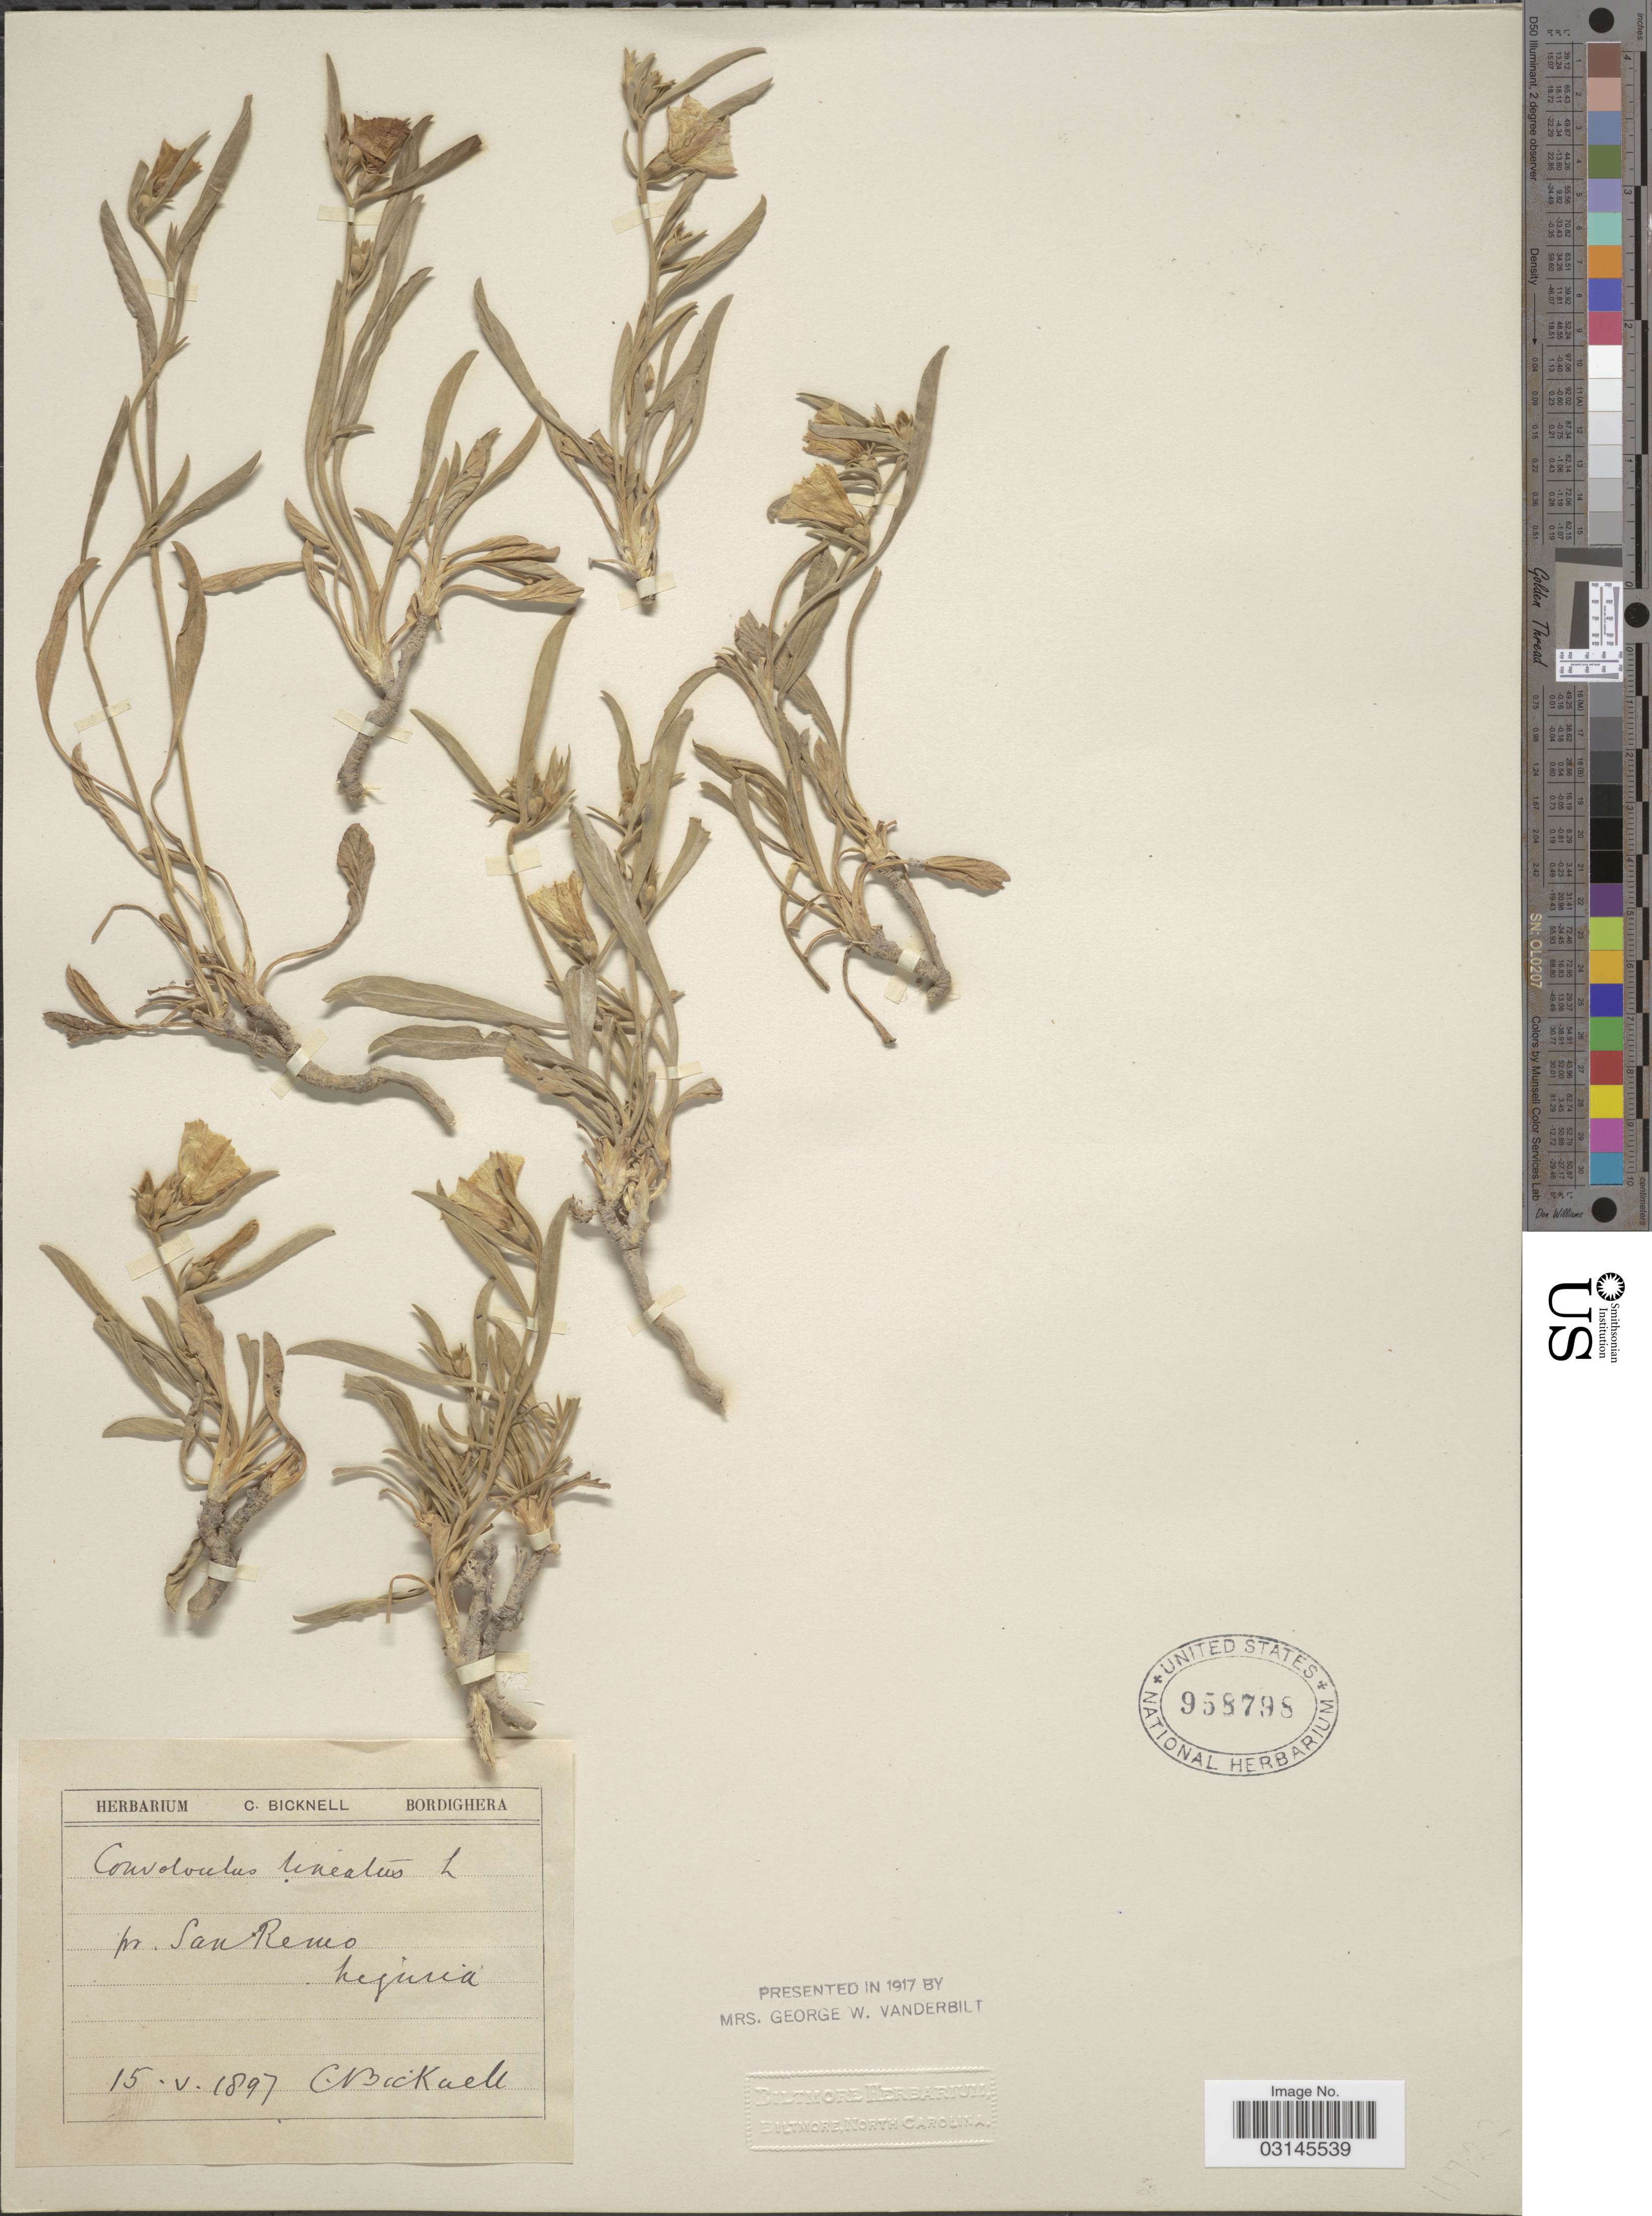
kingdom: Plantae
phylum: Tracheophyta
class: Magnoliopsida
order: Solanales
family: Convolvulaceae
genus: Convolvulus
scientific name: Convolvulus lineatus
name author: L.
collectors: C. Bicknell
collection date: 1897-05-15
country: Italy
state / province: Liguria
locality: Pr. San Remo.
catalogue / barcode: US 958798